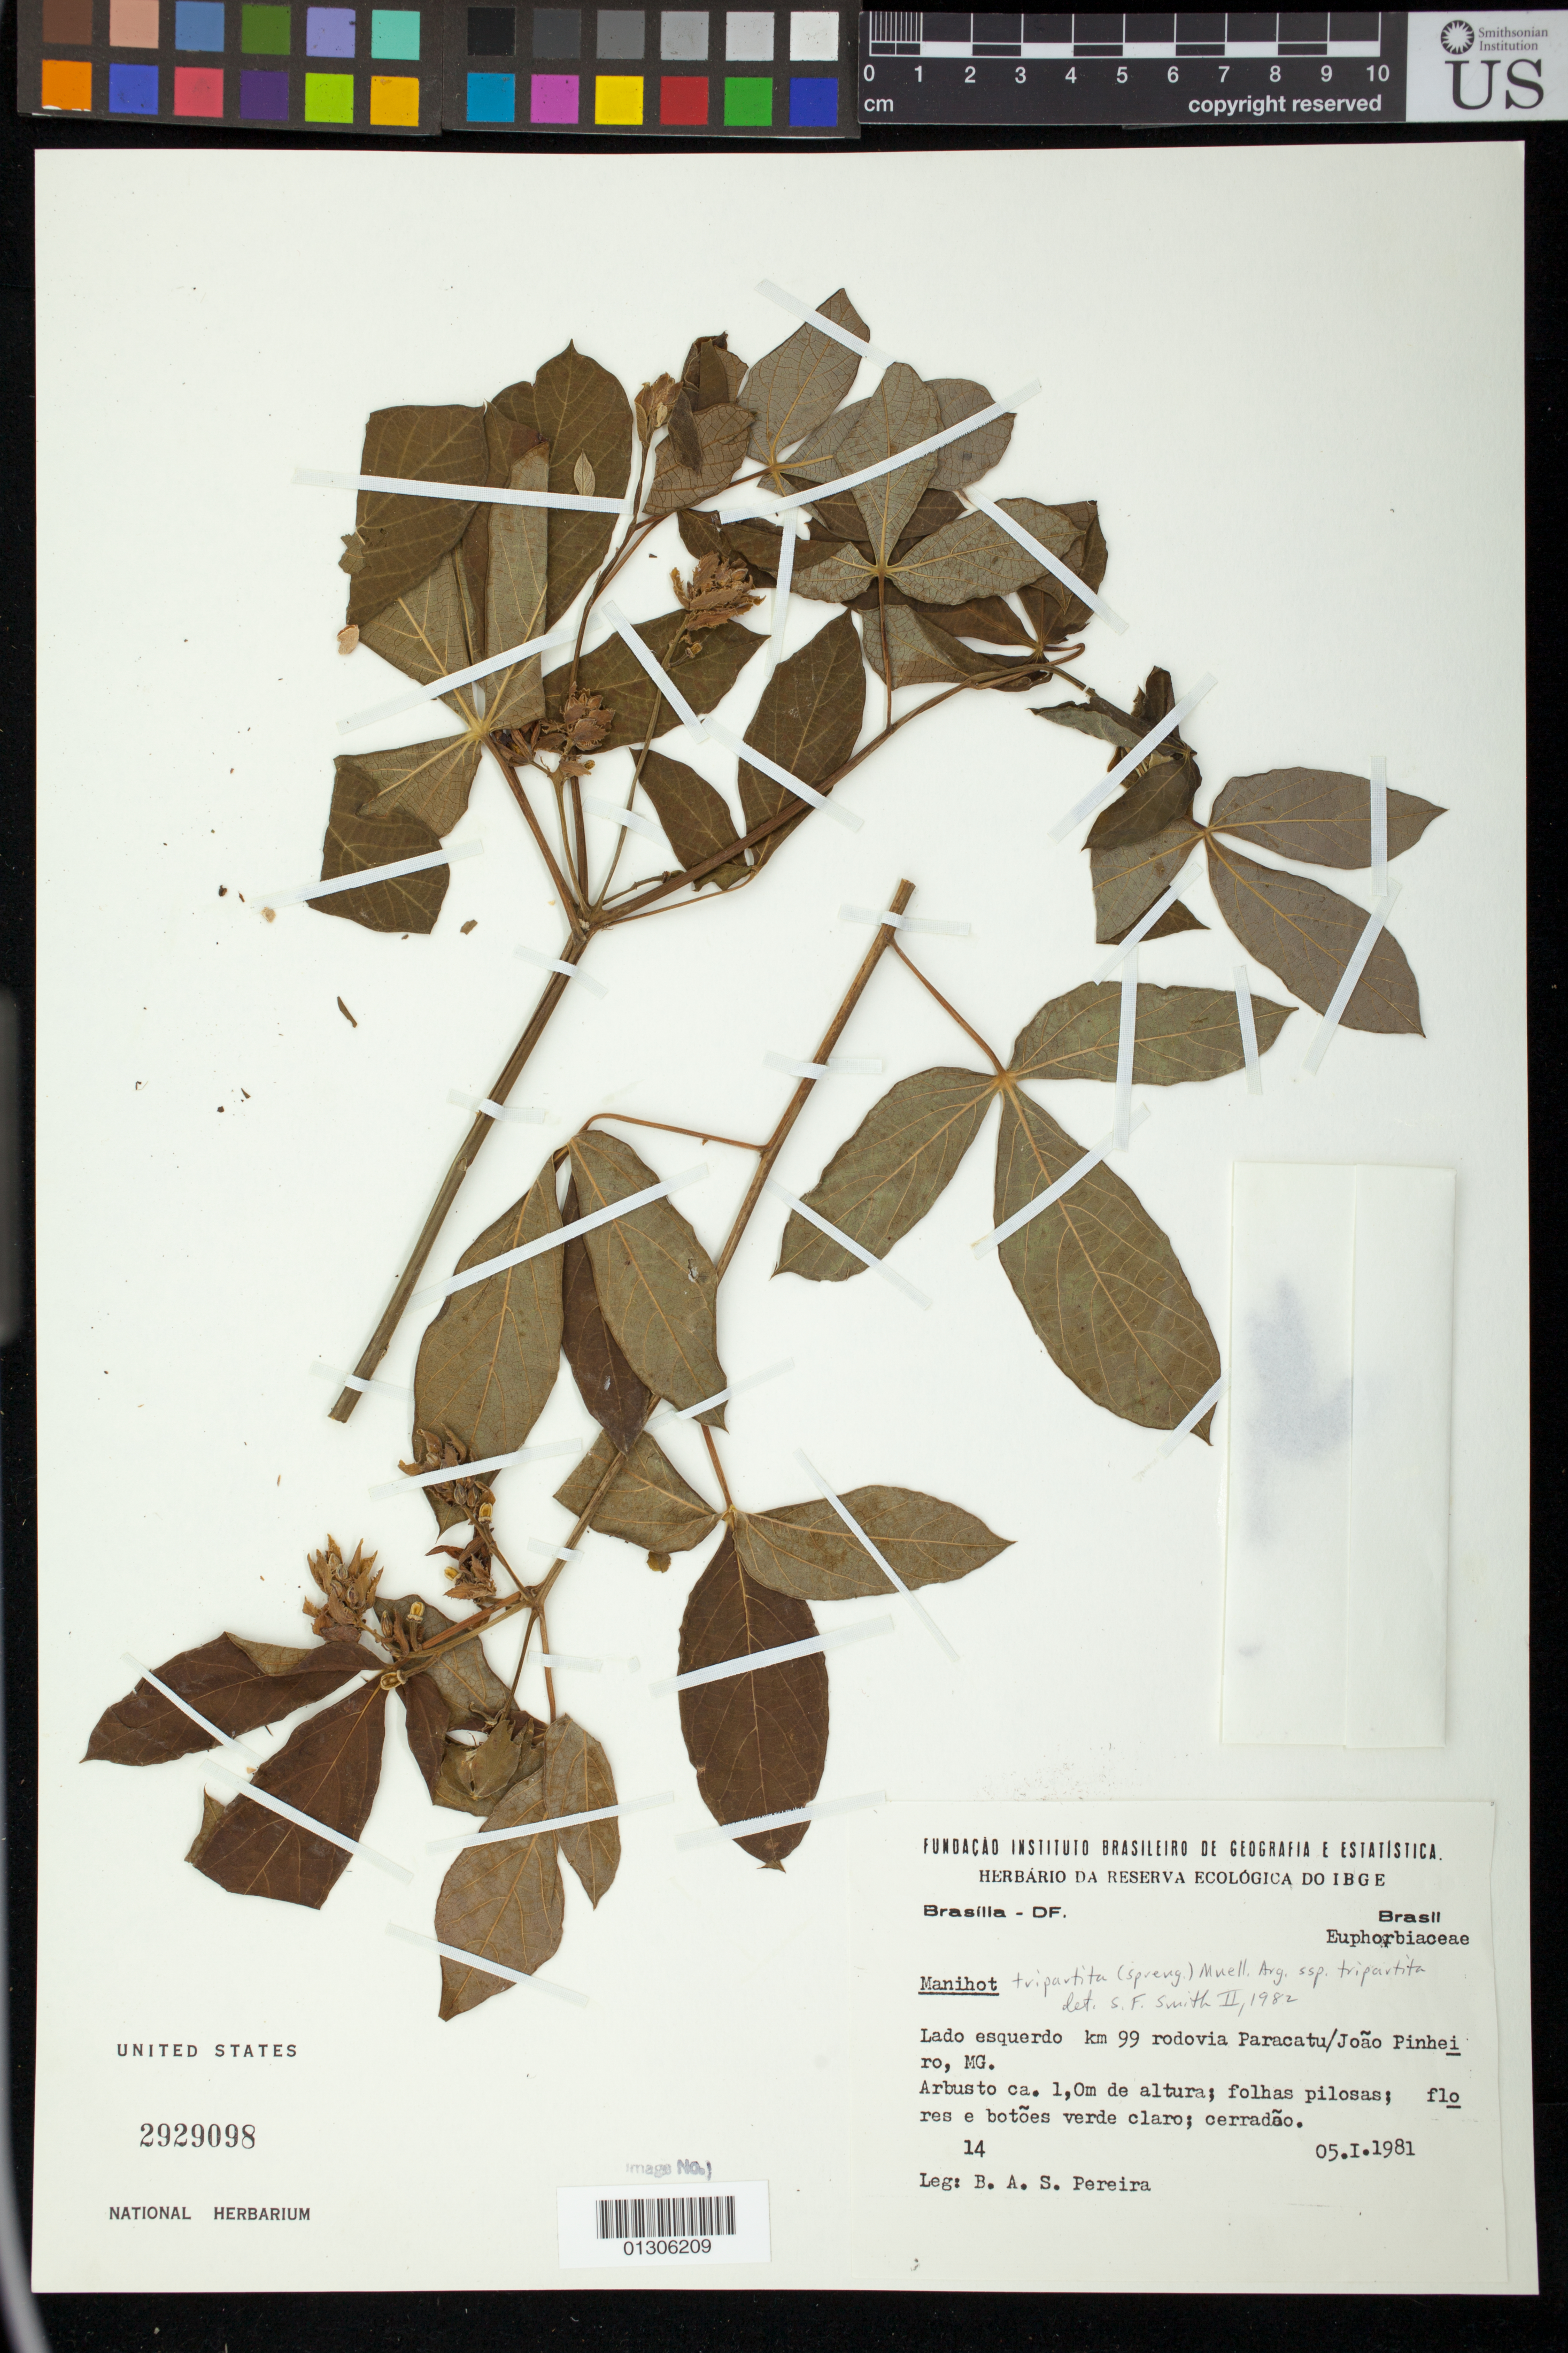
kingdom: Plantae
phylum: Tracheophyta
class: Magnoliopsida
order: Malpighiales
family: Euphorbiaceae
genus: Manihot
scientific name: Manihot tripartita subsp. tripartita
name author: (Spreng.) Müll. Arg.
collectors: B. A. S. Pereira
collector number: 14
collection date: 1981-05-01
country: Brazil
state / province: Minas Gerais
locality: Lado esquerdo km 99 rodovia Paracatu/Joao Pinheiro,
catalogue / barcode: US 2929098